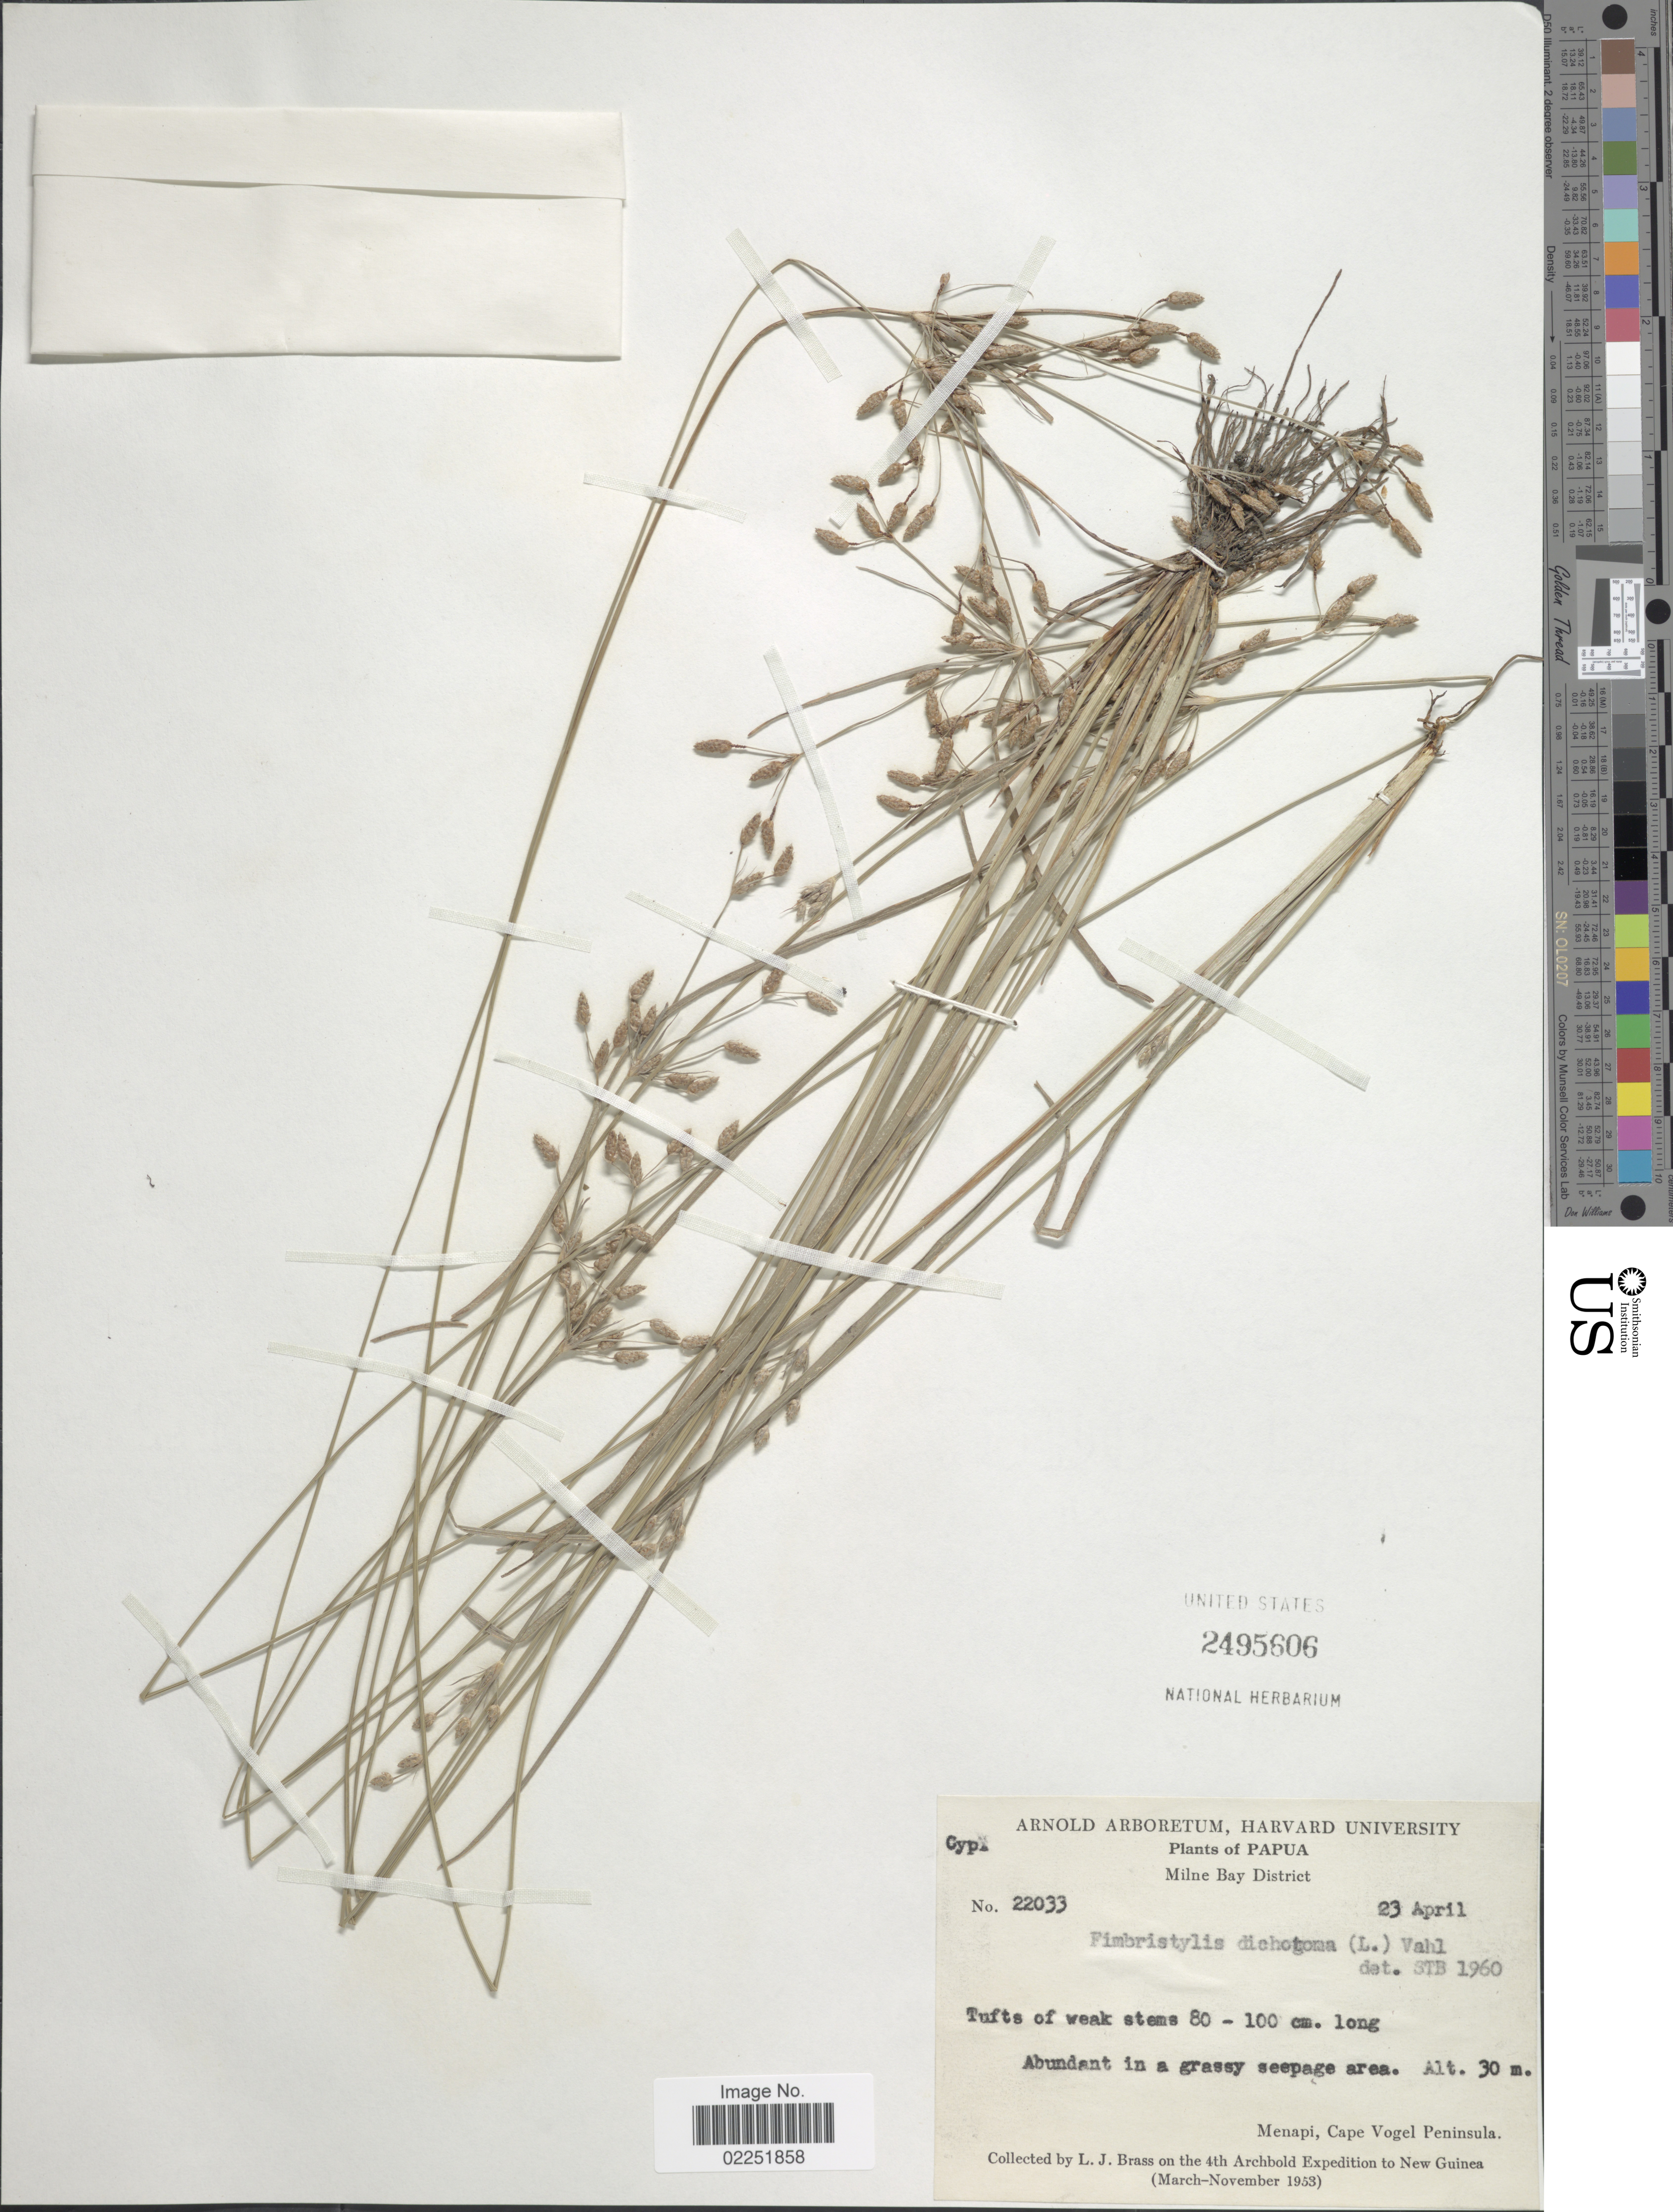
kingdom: Plantae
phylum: Tracheophyta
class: Liliopsida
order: Poales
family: Cyperaceae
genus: Fimbristylis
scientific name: Fimbristylis dichotoma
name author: (L.) Vahl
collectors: L. J. Brass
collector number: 22033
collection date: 1953-04-23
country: Papua New Guinea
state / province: Milne Bay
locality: Papua. Milne Bay District. Menapi, Cape Vogel Peninsula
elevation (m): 30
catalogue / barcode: US 2495606